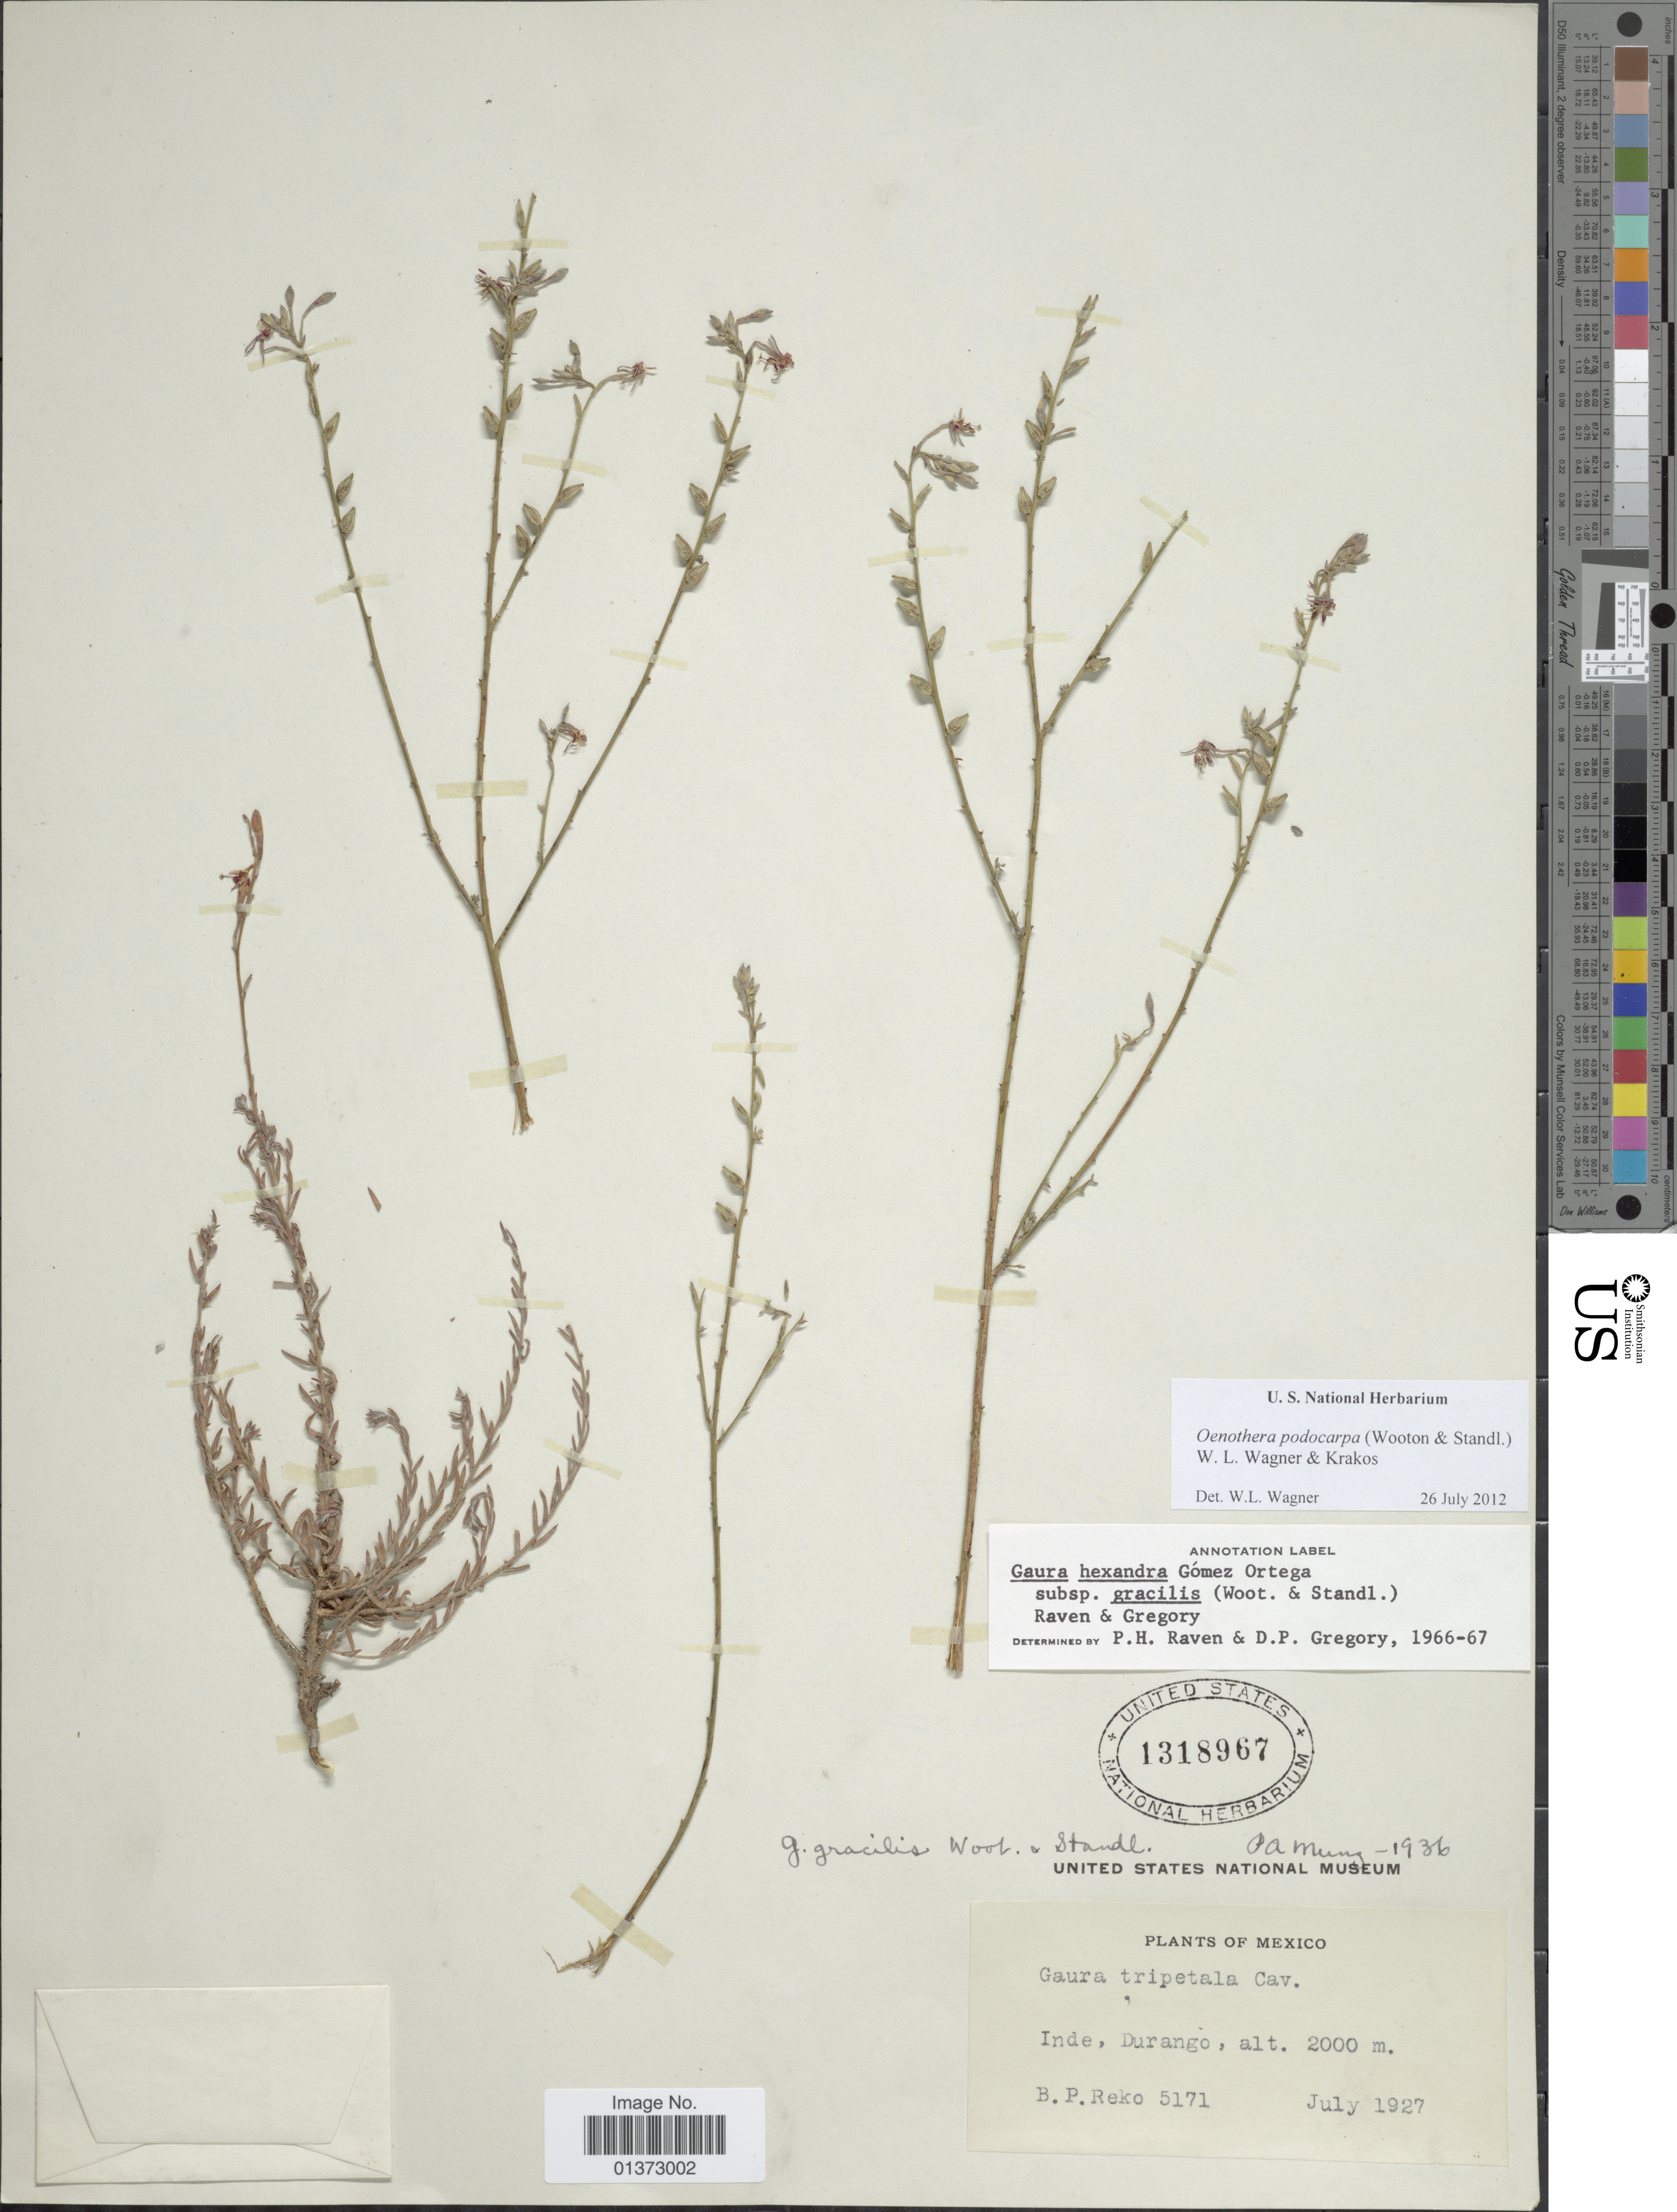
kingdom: Plantae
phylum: Tracheophyta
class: Magnoliopsida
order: Myrtales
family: Onagraceae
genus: Oenothera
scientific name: Oenothera podocarpa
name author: (Wooton & Standl.) Krakos & W.L. Wagner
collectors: B. P. Reko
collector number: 5171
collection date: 1927-07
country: Mexico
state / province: Durango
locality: Inde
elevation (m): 2000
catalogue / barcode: US 1318967